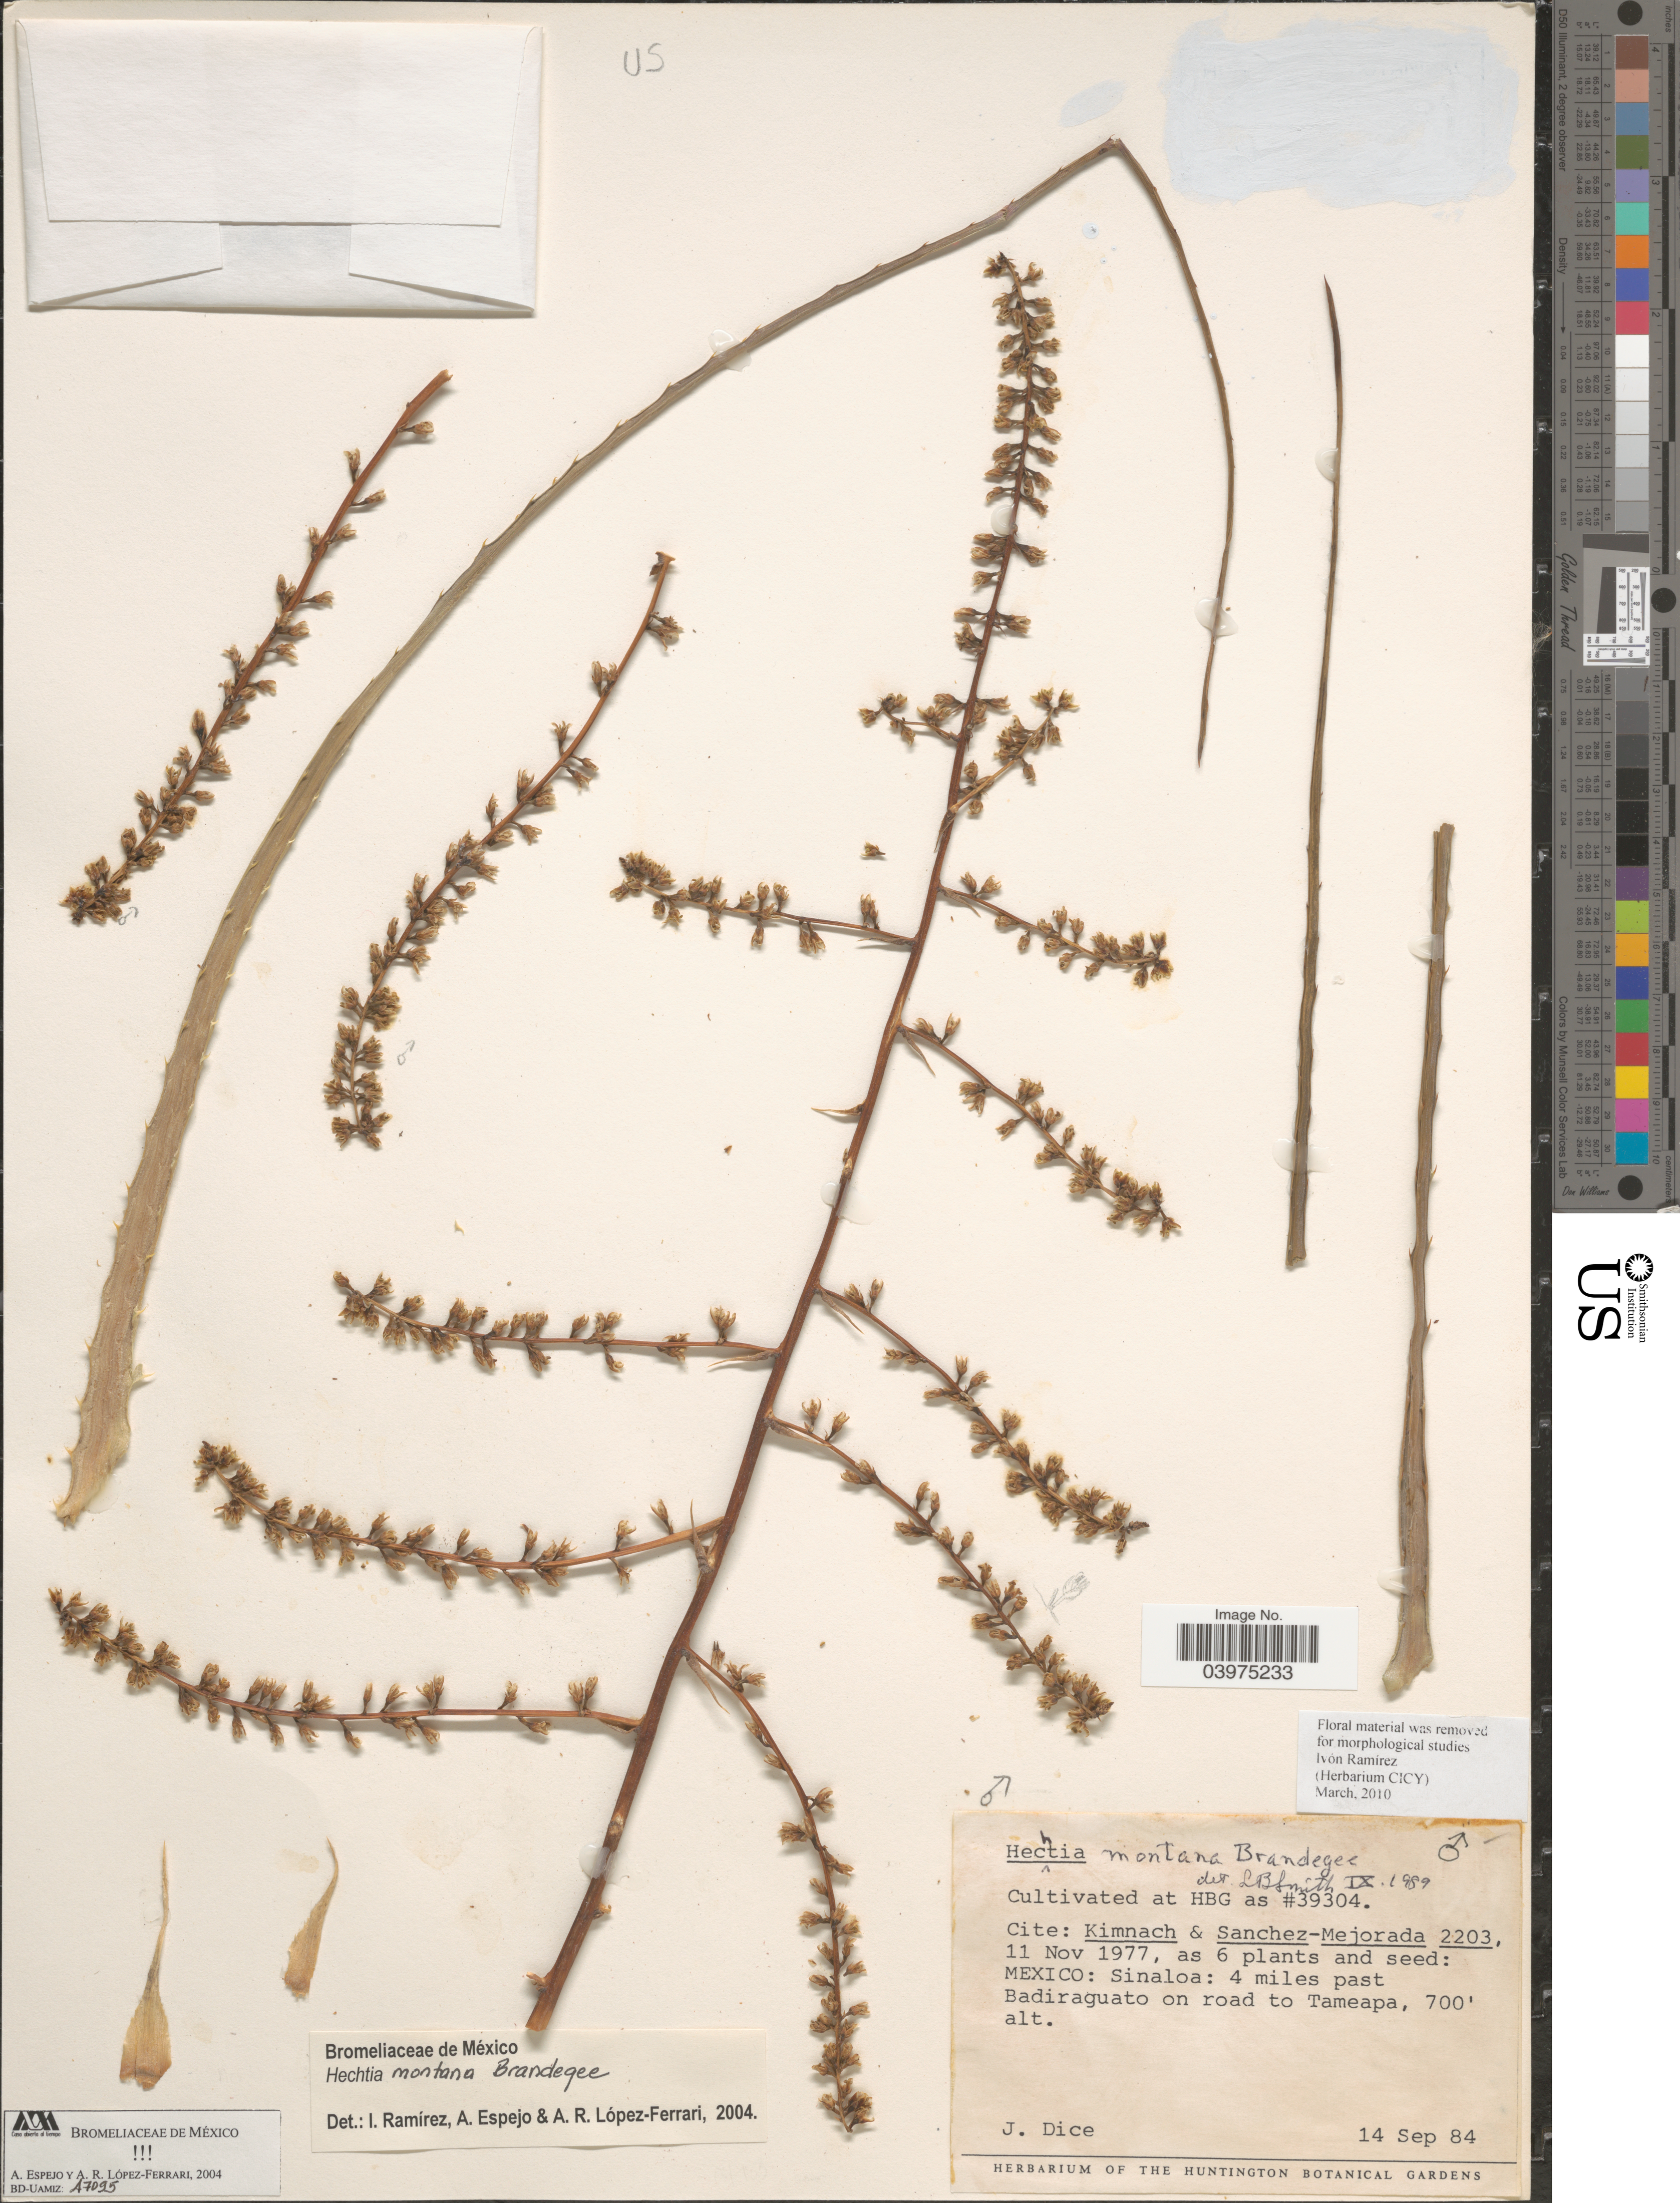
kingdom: Plantae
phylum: Tracheophyta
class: Liliopsida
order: Poales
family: Bromeliaceae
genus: Hechtia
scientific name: Hechtia montana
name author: Brandegee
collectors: J. Dice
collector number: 39304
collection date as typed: Transcribed d/m/y: 14/9/84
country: United States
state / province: California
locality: At HBG.